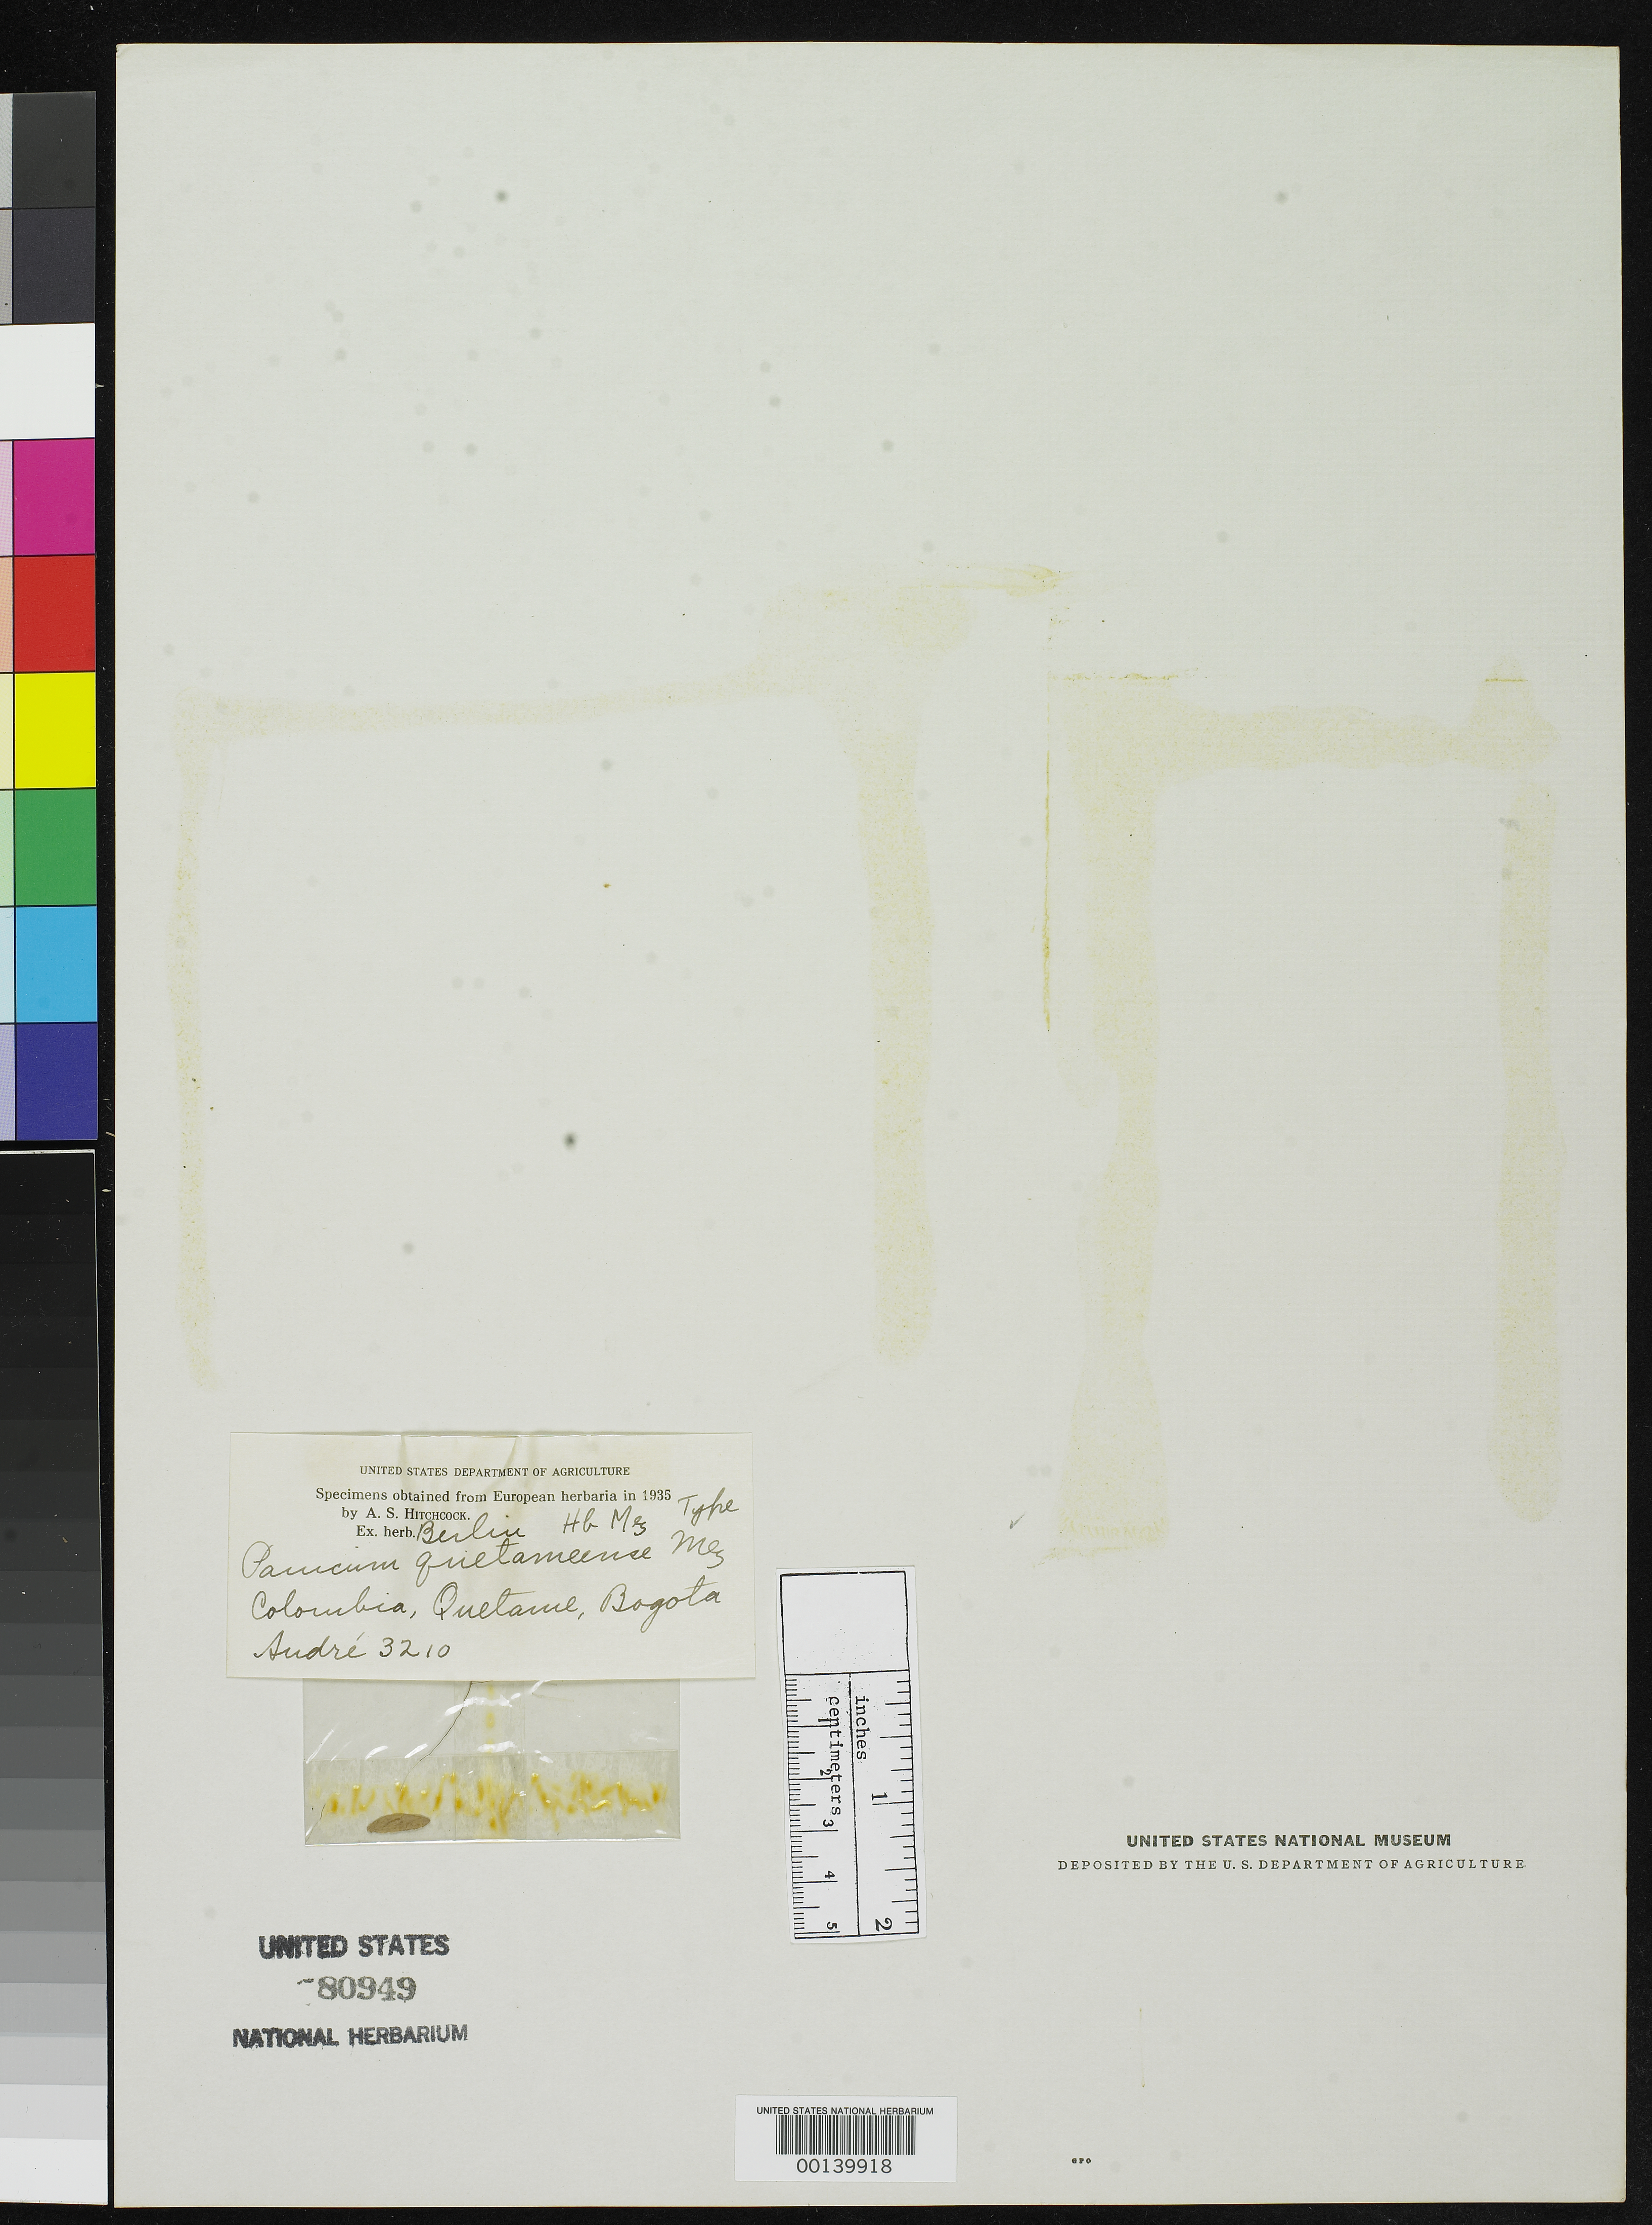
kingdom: Plantae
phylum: Tracheophyta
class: Liliopsida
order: Poales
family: Poaceae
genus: Panicum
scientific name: Panicum quetameense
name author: Mez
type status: Type Fragment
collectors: É. F. André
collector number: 3210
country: Colombia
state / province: Bogota D.C.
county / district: Bogotá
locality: Quetame, Bogota.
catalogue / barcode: US 80949